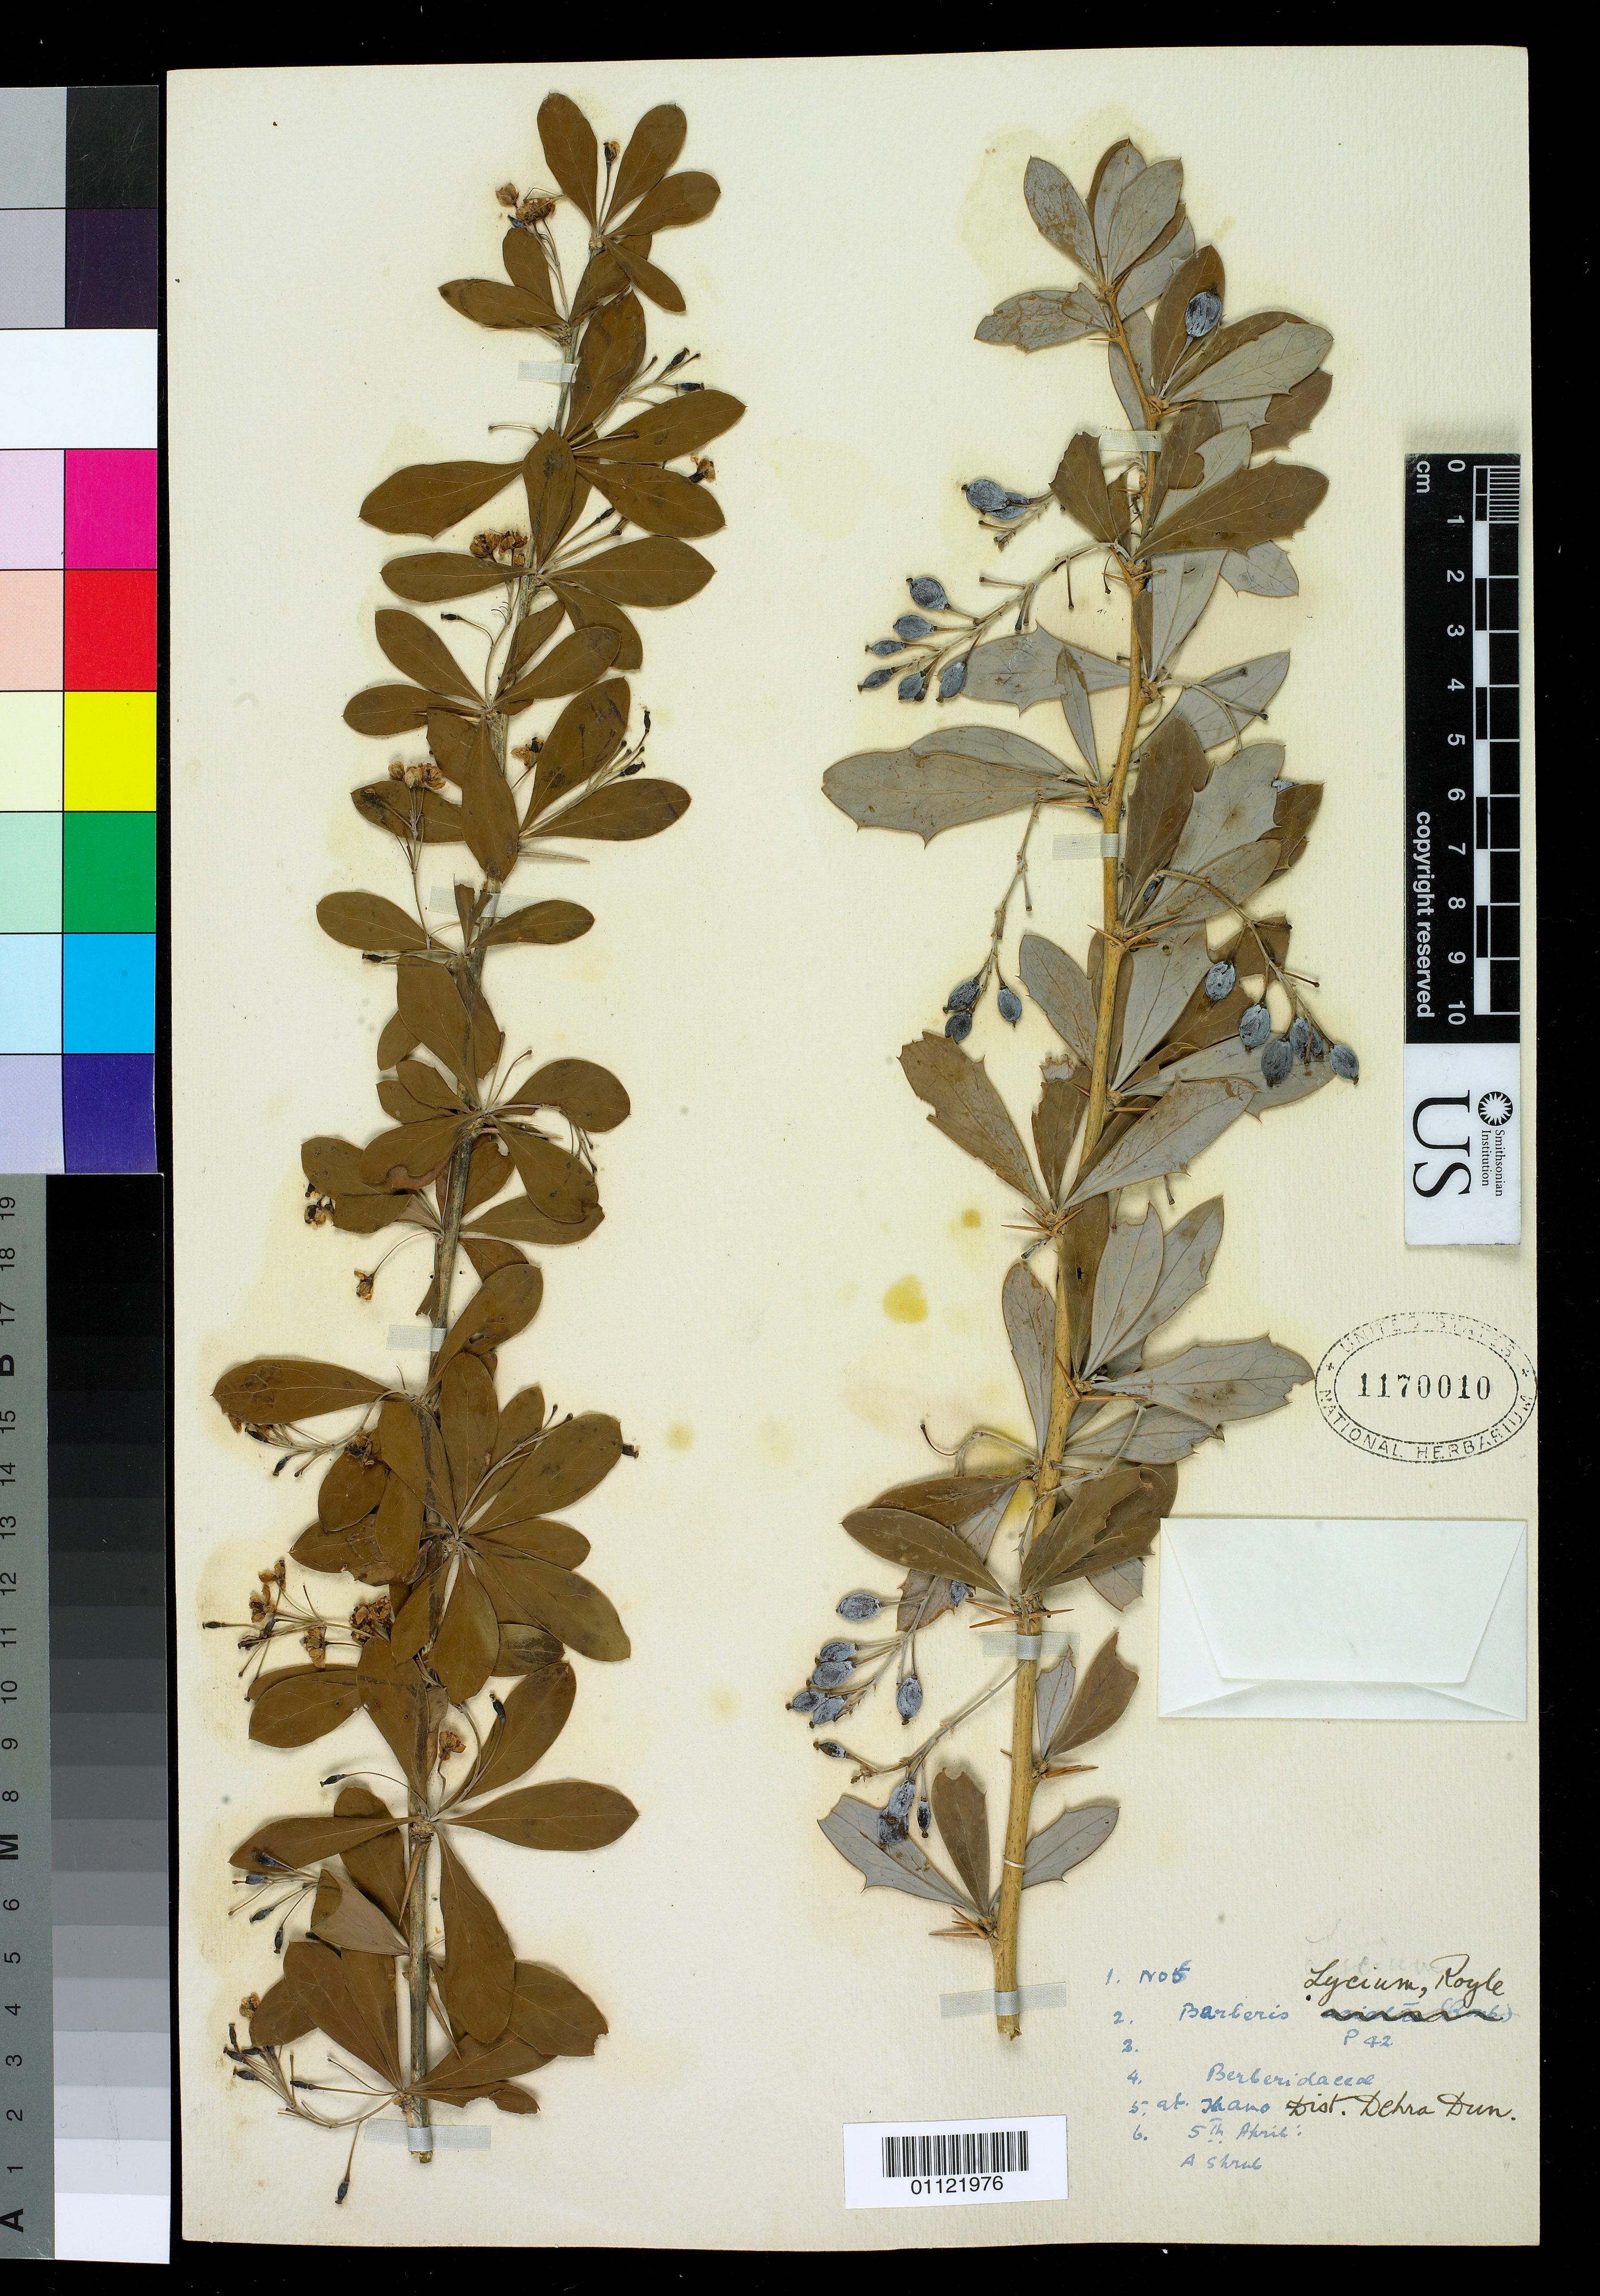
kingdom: Plantae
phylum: Tracheophyta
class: Magnoliopsida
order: Ranunculales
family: Berberidaceae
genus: Berberis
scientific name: Berberis lycium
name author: Royle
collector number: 5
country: India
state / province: Uttarakhand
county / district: Dehradun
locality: Thano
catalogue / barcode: US 1170010